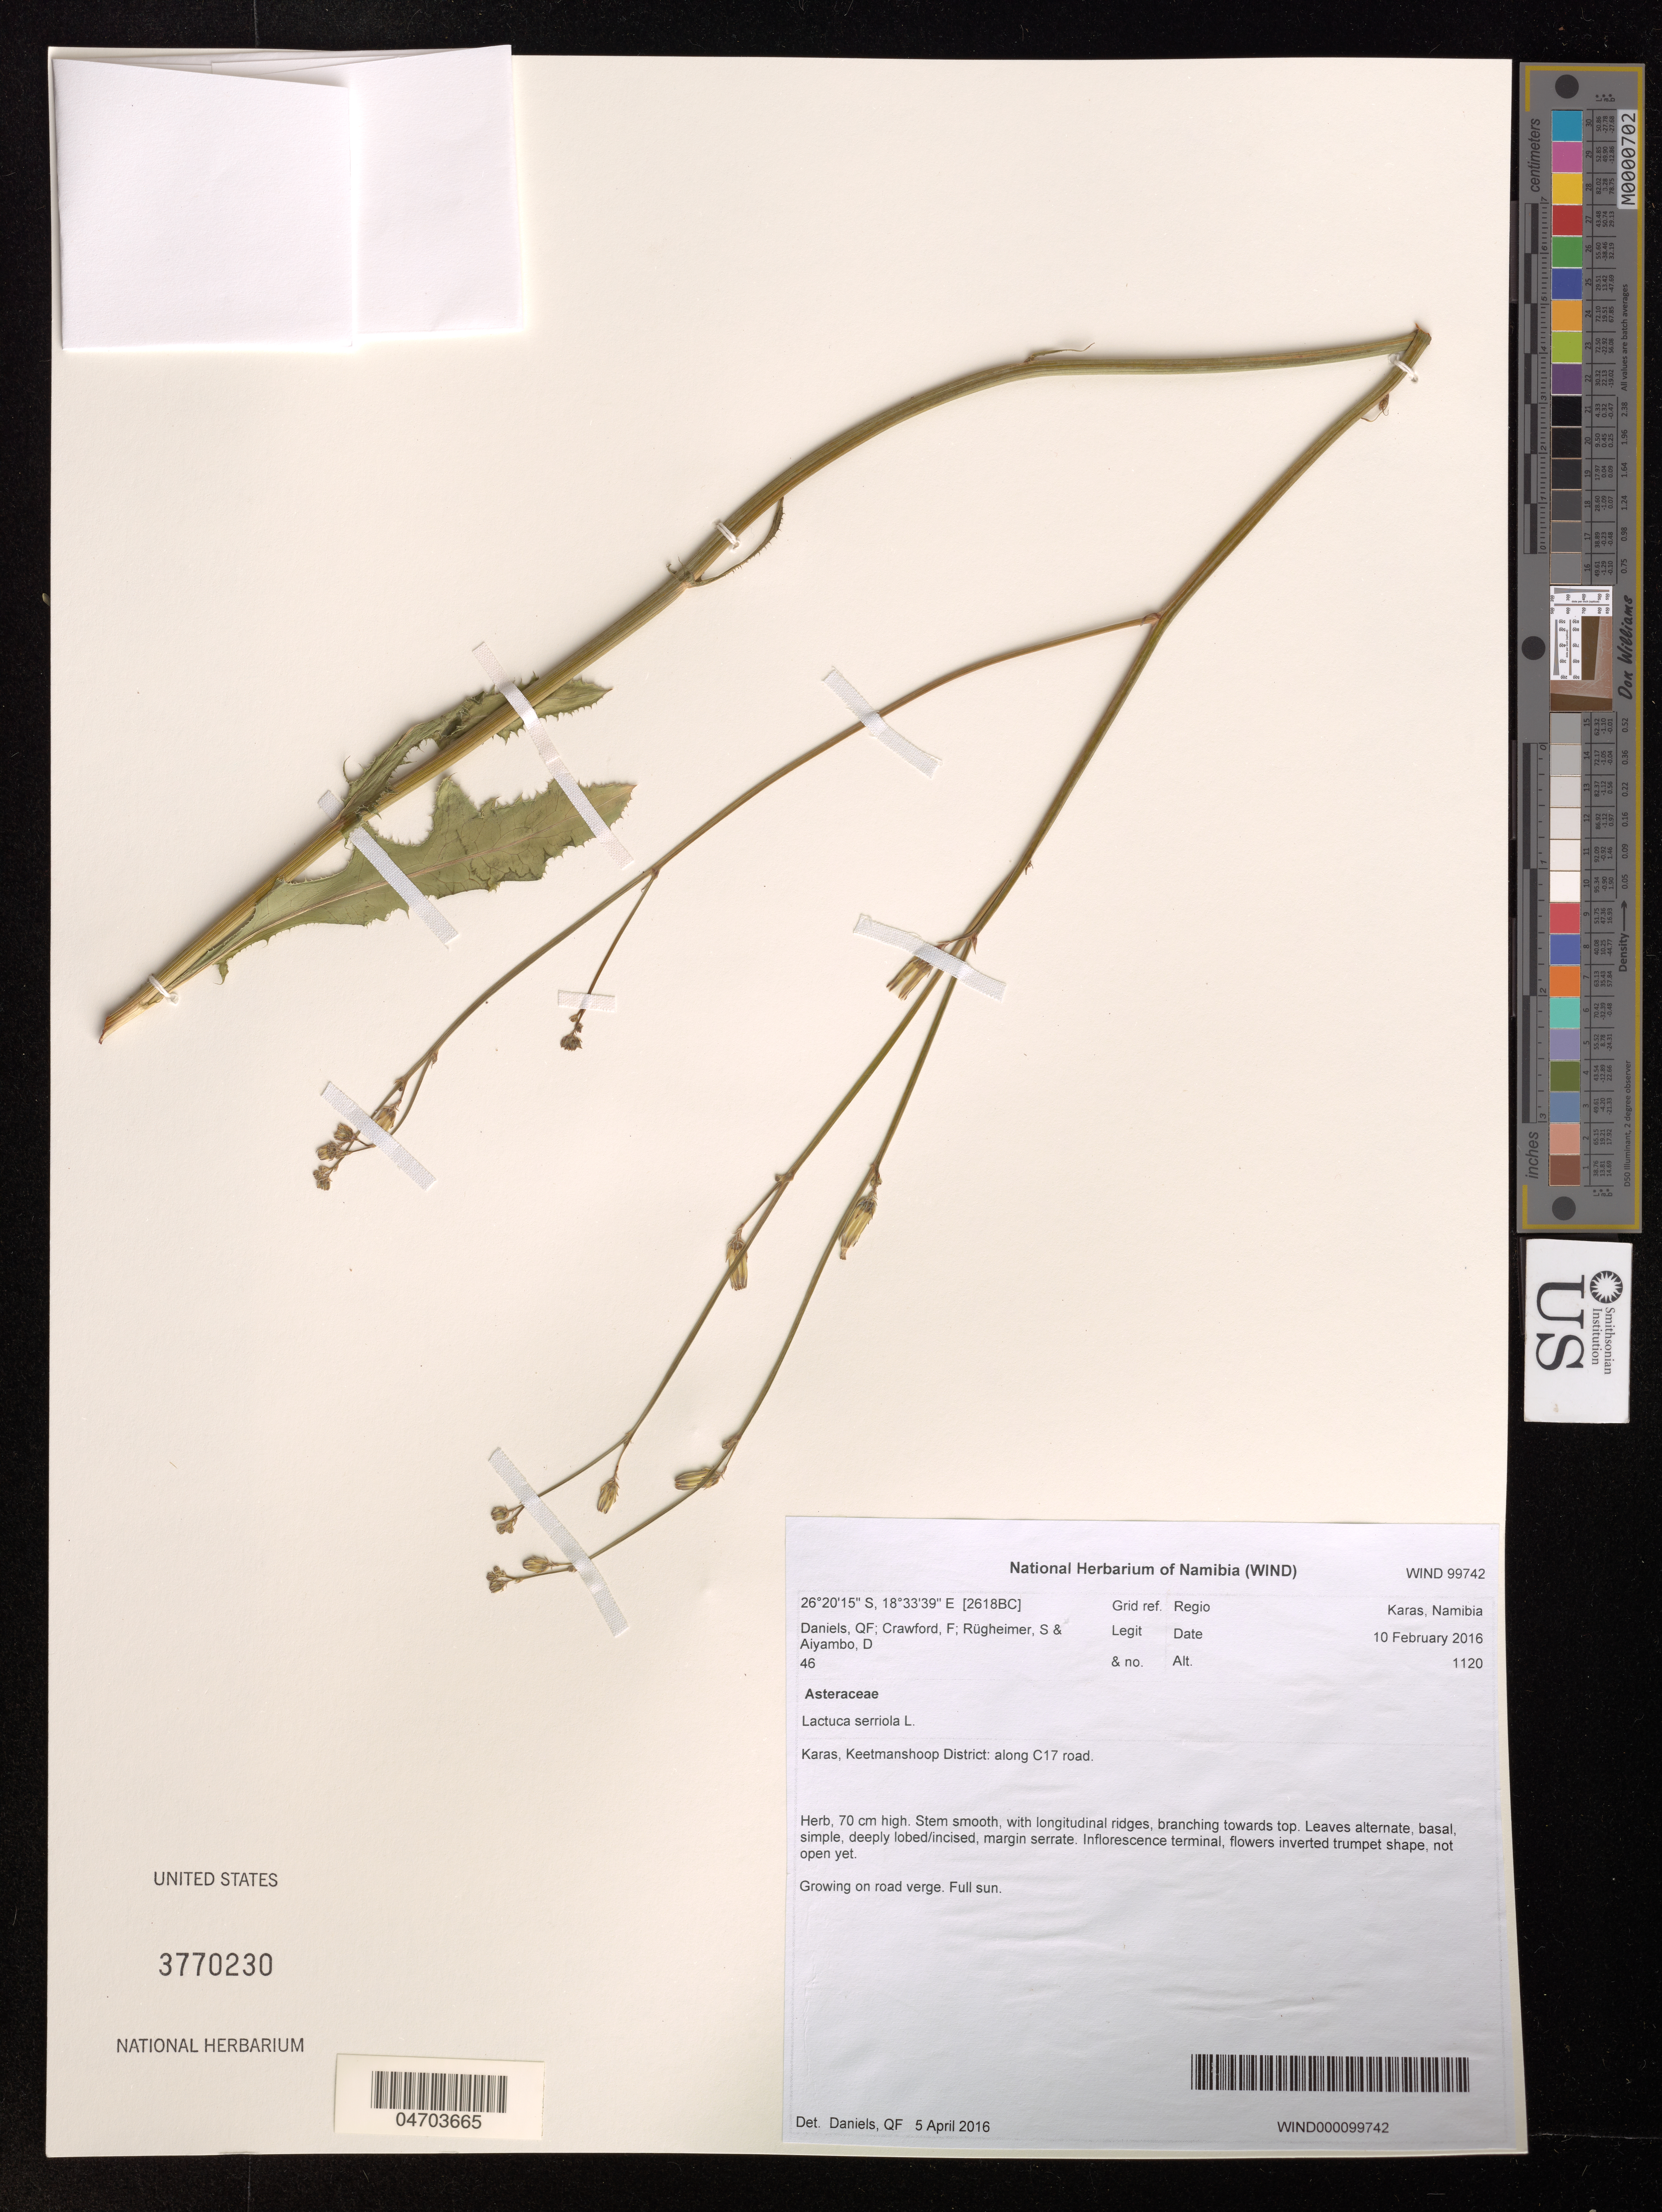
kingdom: Plantae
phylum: Tracheophyta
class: Magnoliopsida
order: Asterales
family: Asteraceae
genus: Lactuca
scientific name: Lactuca serriola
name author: L.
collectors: Q. Daniels, F. Crawford, S. Rugheimer & D. Aiyambo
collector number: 46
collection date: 2016-02-10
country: Namibia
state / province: Karas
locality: Keetmanshoop District: along C17 road.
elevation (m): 1120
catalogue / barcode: US 3770230